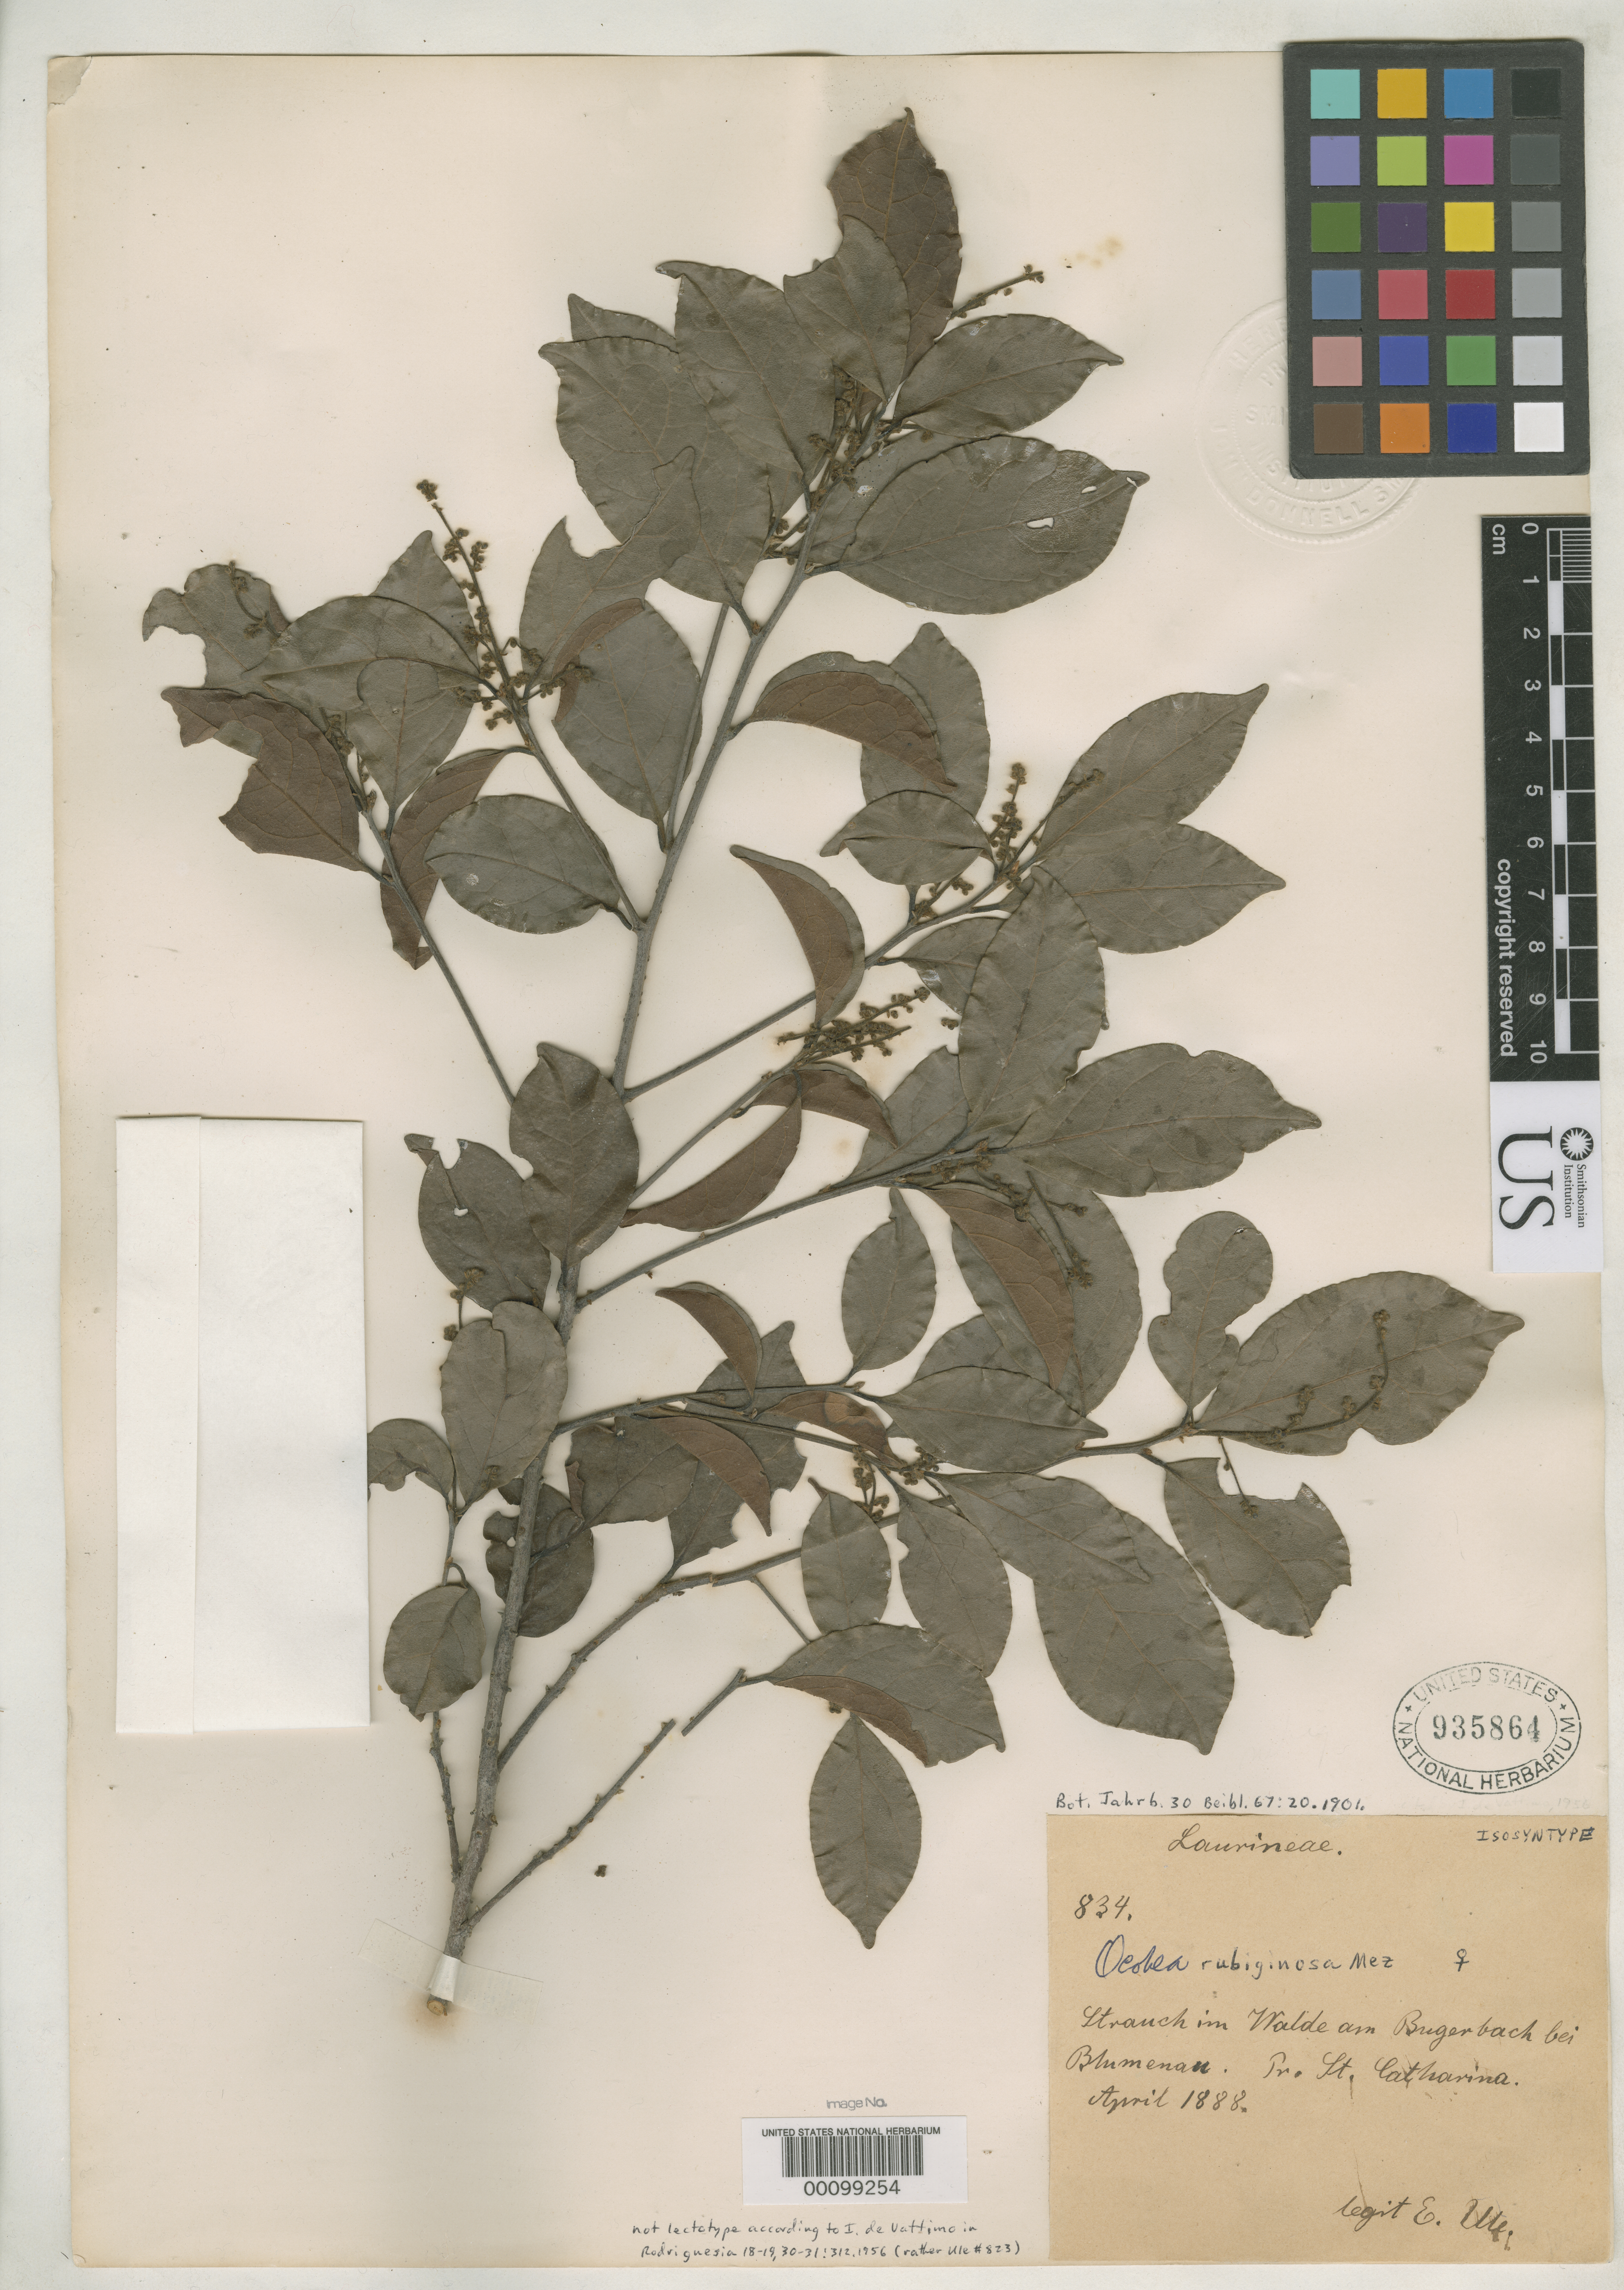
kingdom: Plantae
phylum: Tracheophyta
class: Magnoliopsida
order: Laurales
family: Lauraceae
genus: Ocotea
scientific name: Ocotea rubiginosa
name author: Mez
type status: Isosyntype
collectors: E. H. Ule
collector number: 834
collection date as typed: Apr 1888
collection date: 1888-04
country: Brazil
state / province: Santa Catarina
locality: Near Blumenau.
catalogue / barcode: US 935864